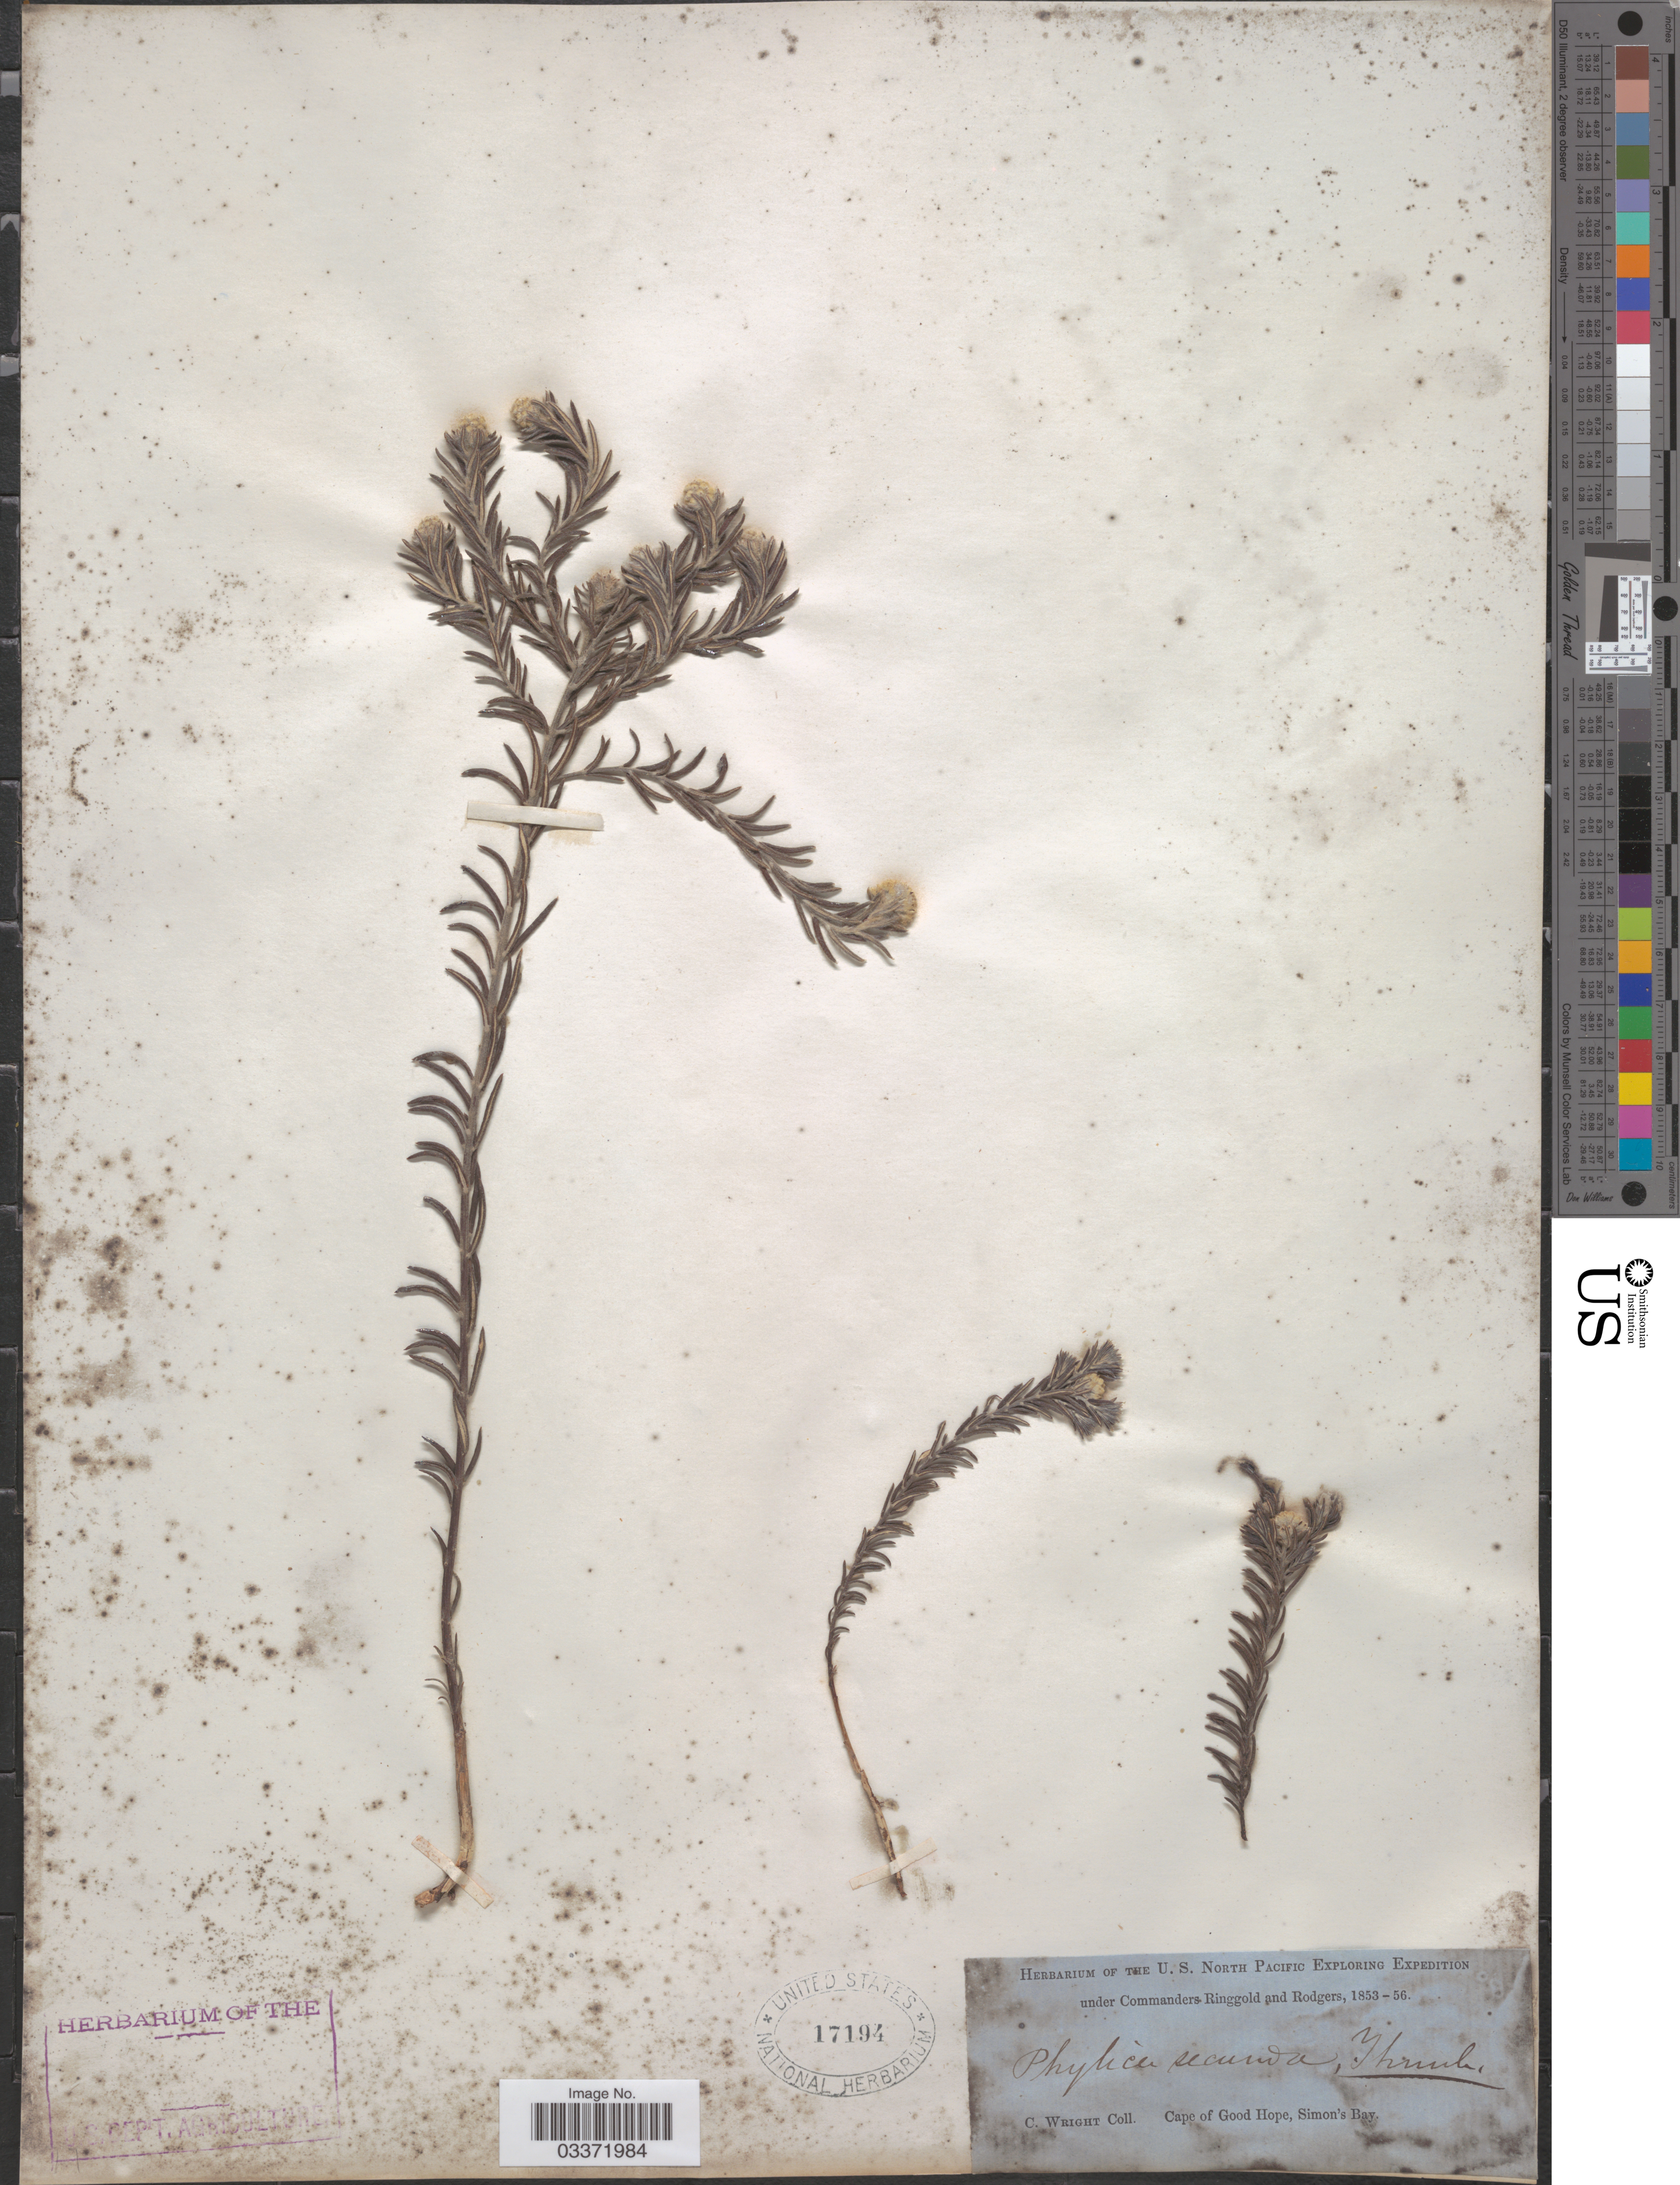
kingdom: Plantae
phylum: Tracheophyta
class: Magnoliopsida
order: Rosales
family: Rhamnaceae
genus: Phylica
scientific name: Phylica secunda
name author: Thunb.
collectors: C. Wright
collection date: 1853/1856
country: South Africa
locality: Cape of Good Hope, Simon's Bay.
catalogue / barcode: US 17194